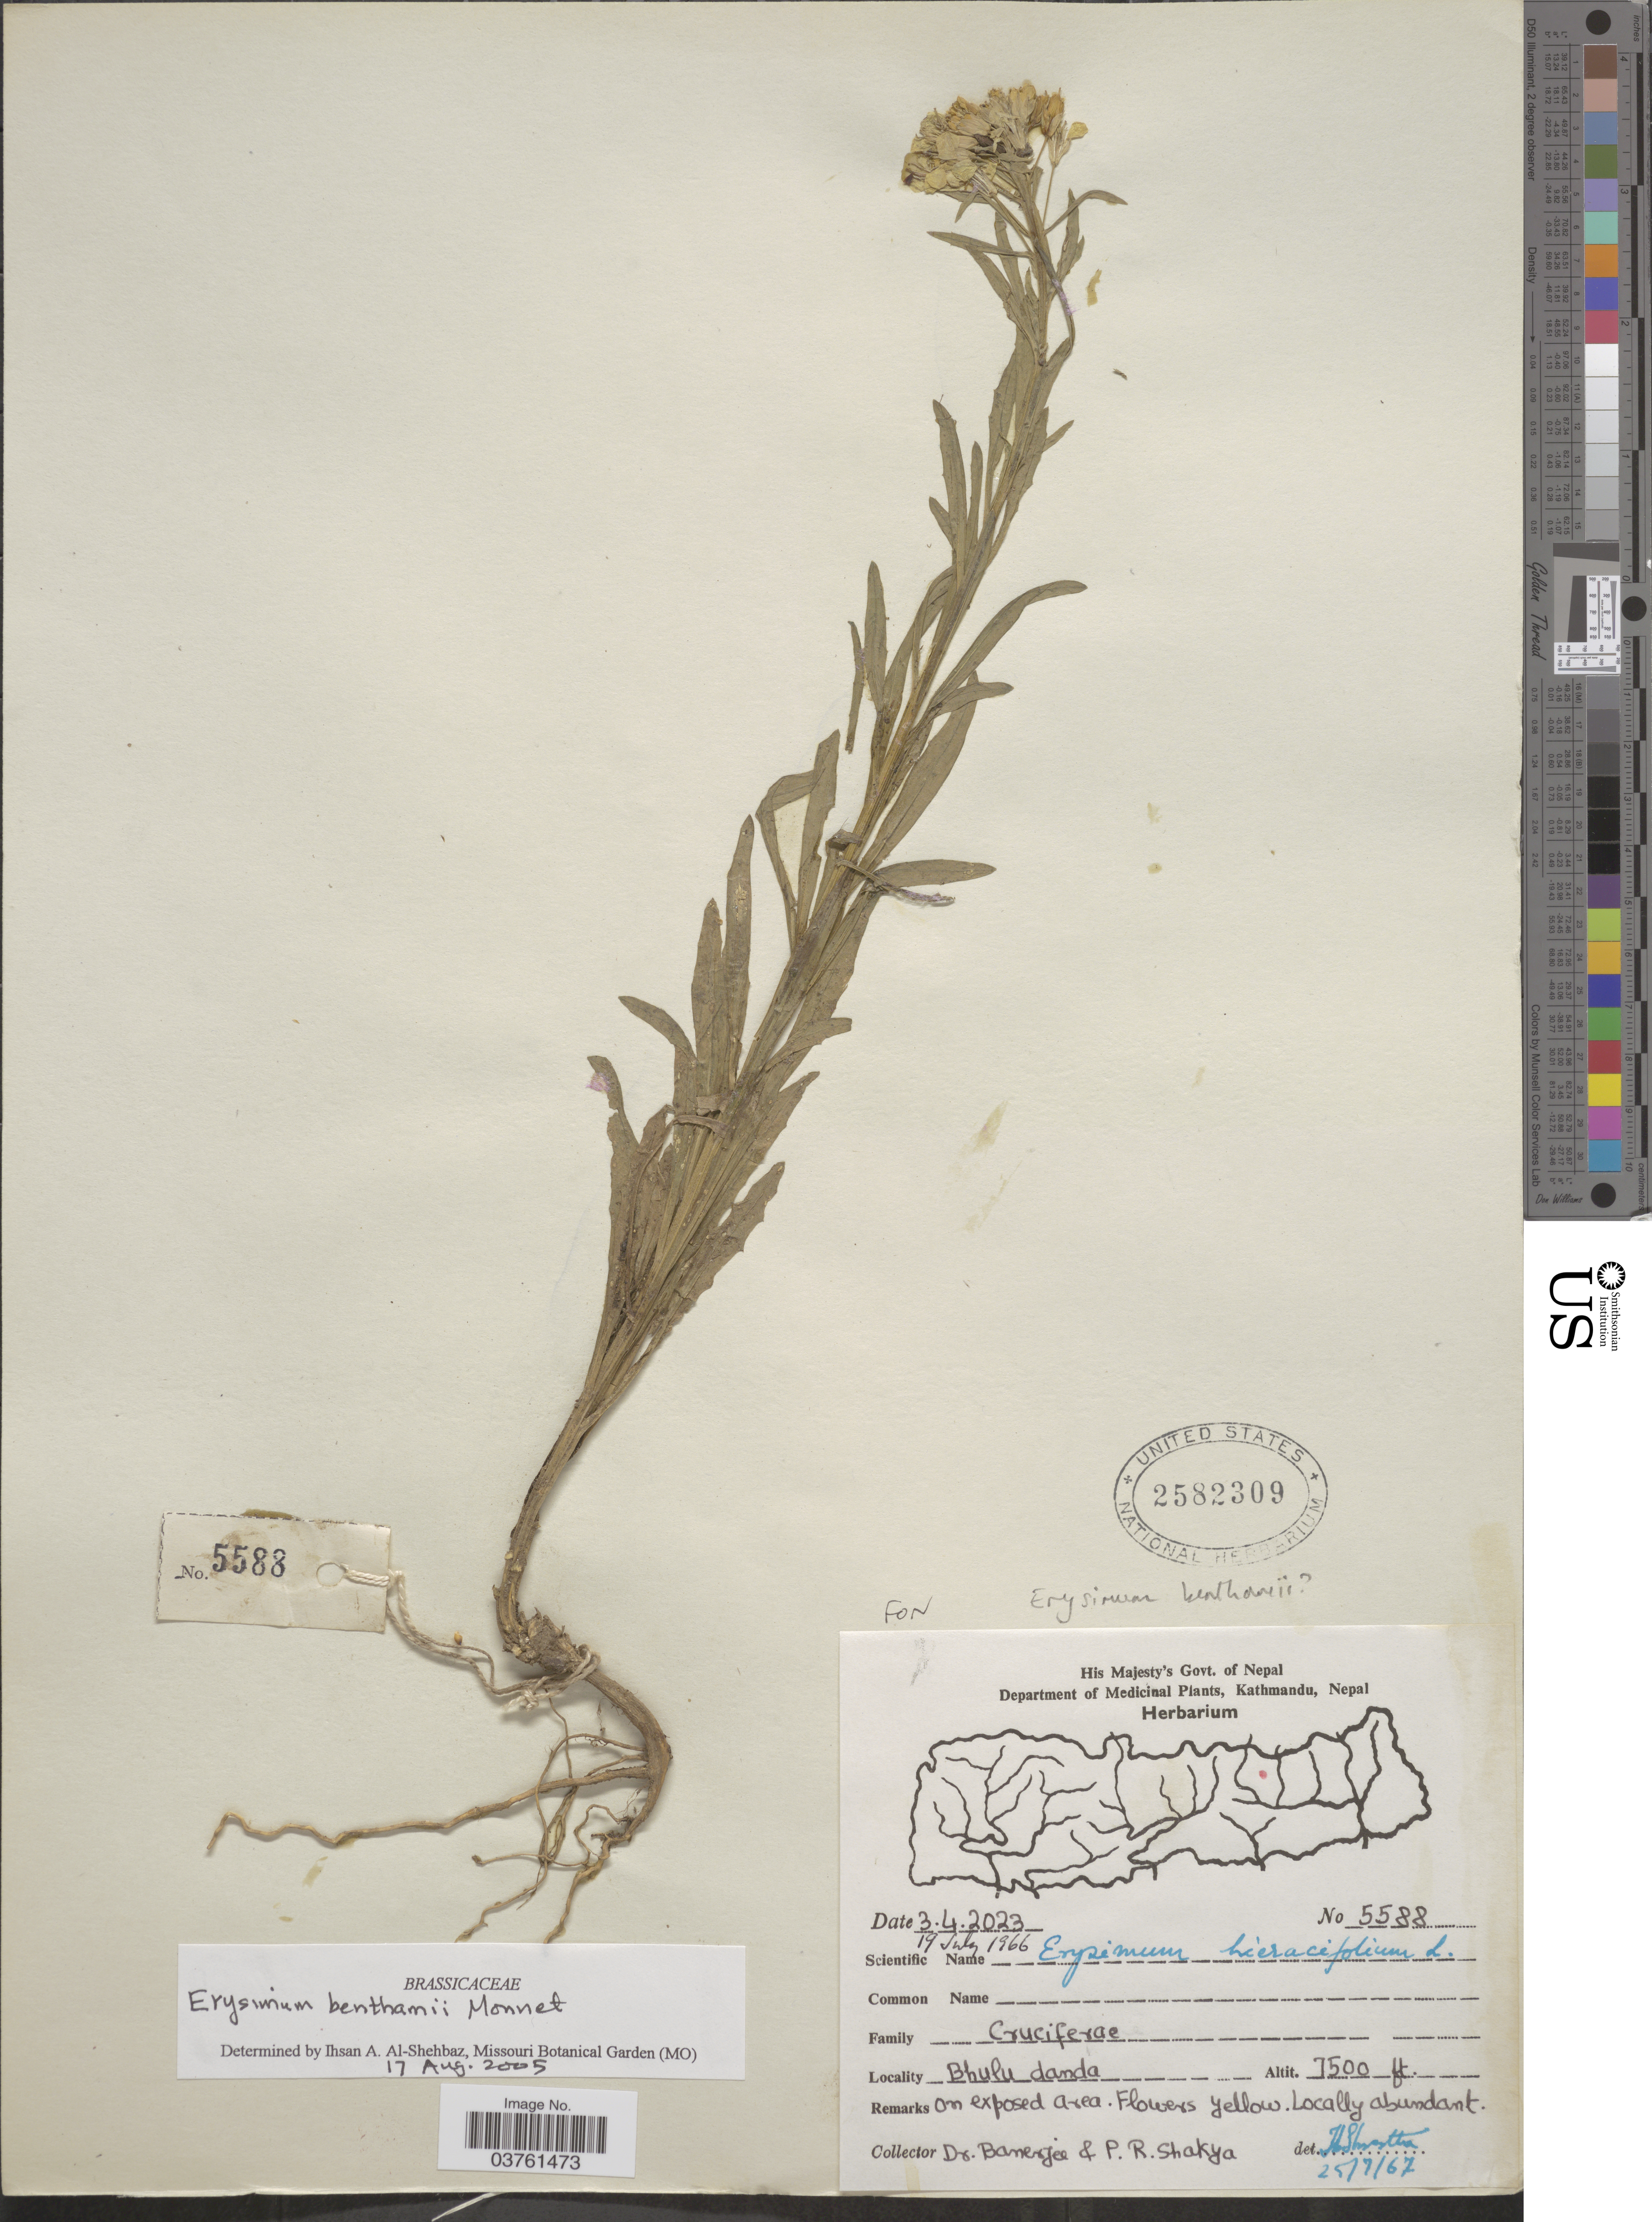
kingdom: Plantae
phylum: Tracheophyta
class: Magnoliopsida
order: Brassicales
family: Brassicaceae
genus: Erysimum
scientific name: Erysimum benthamii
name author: Monnet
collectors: -. Banerjee & P. Shakya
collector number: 5588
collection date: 1966-07-19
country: Nepal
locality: Bhulu danda.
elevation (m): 2286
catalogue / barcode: US 2582309